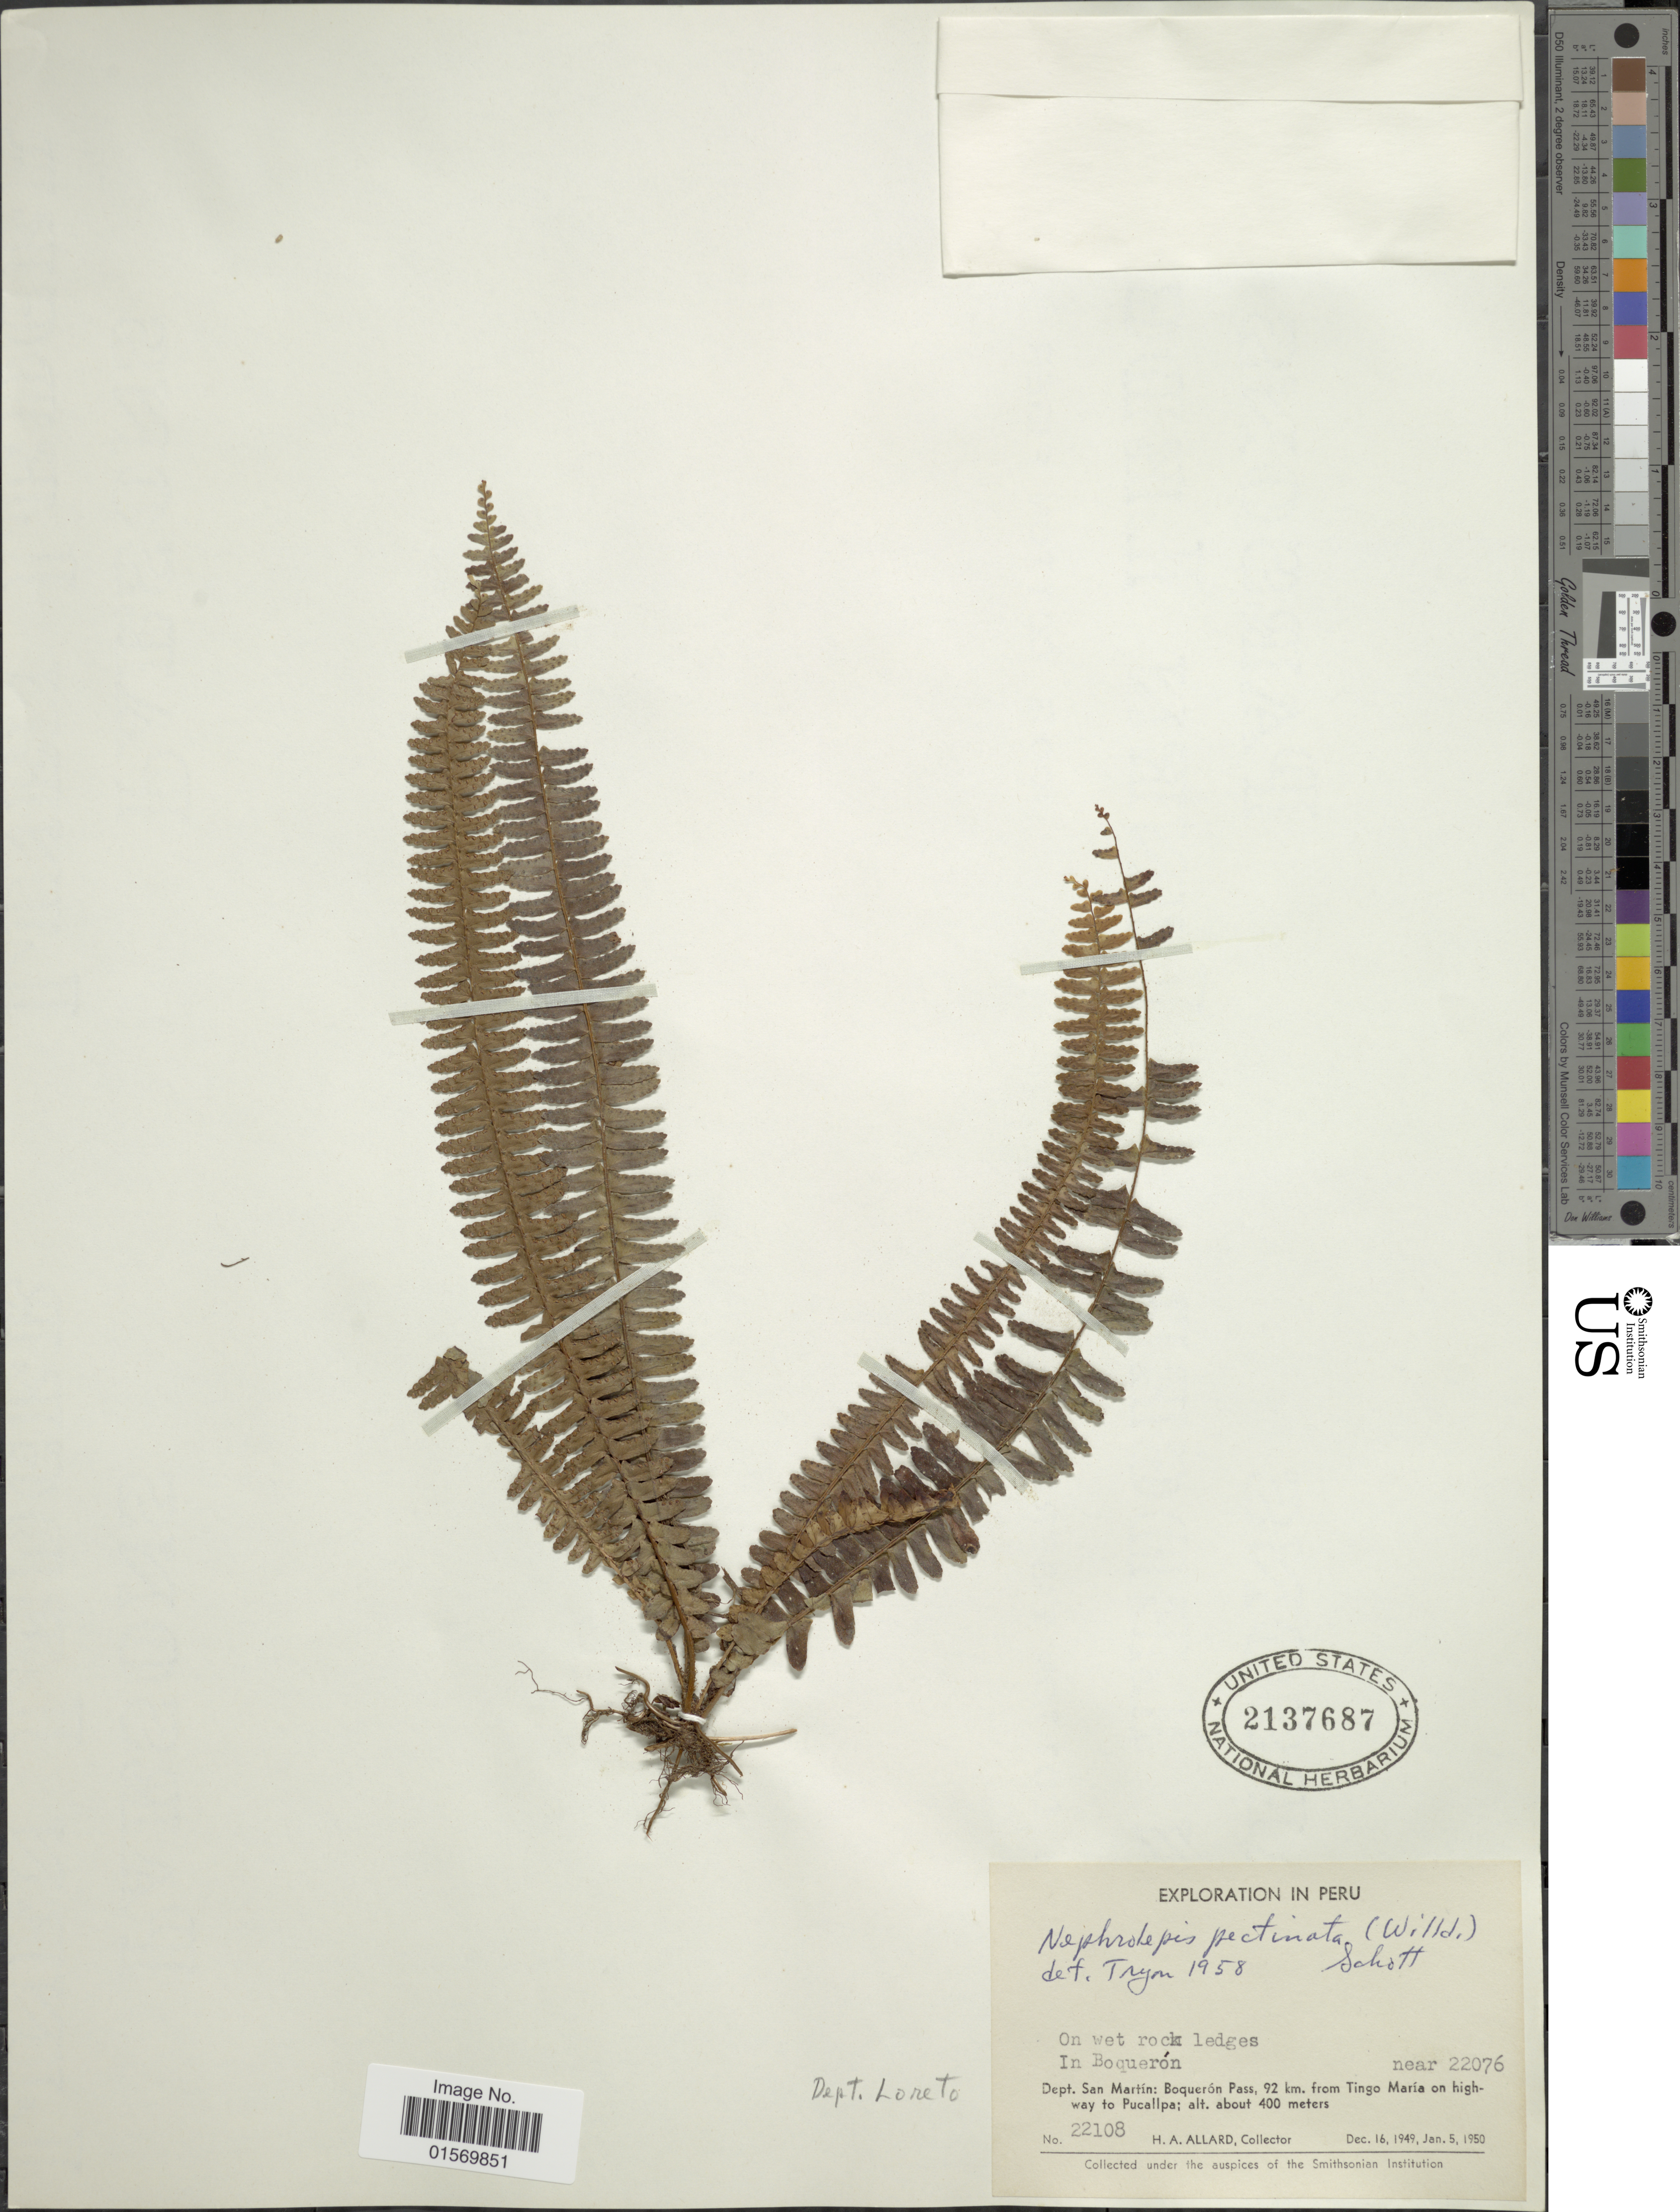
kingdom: Plantae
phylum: Tracheophyta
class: Polypodiopsida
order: Polypodiales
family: Nephrolepidaceae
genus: Nephrolepis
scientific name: Nephrolepis pectinata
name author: (Willd.) Schott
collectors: H. A. Allard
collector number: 22108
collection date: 1949-12-16/1950-01-05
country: Peru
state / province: San Martín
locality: On wet rock ledges, in Boqueron near 22076, Boqueron Pass, 92 km. from Tingo Maria on highway to Pucallpa.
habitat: on wet rock ledges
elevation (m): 400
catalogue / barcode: US 2137687